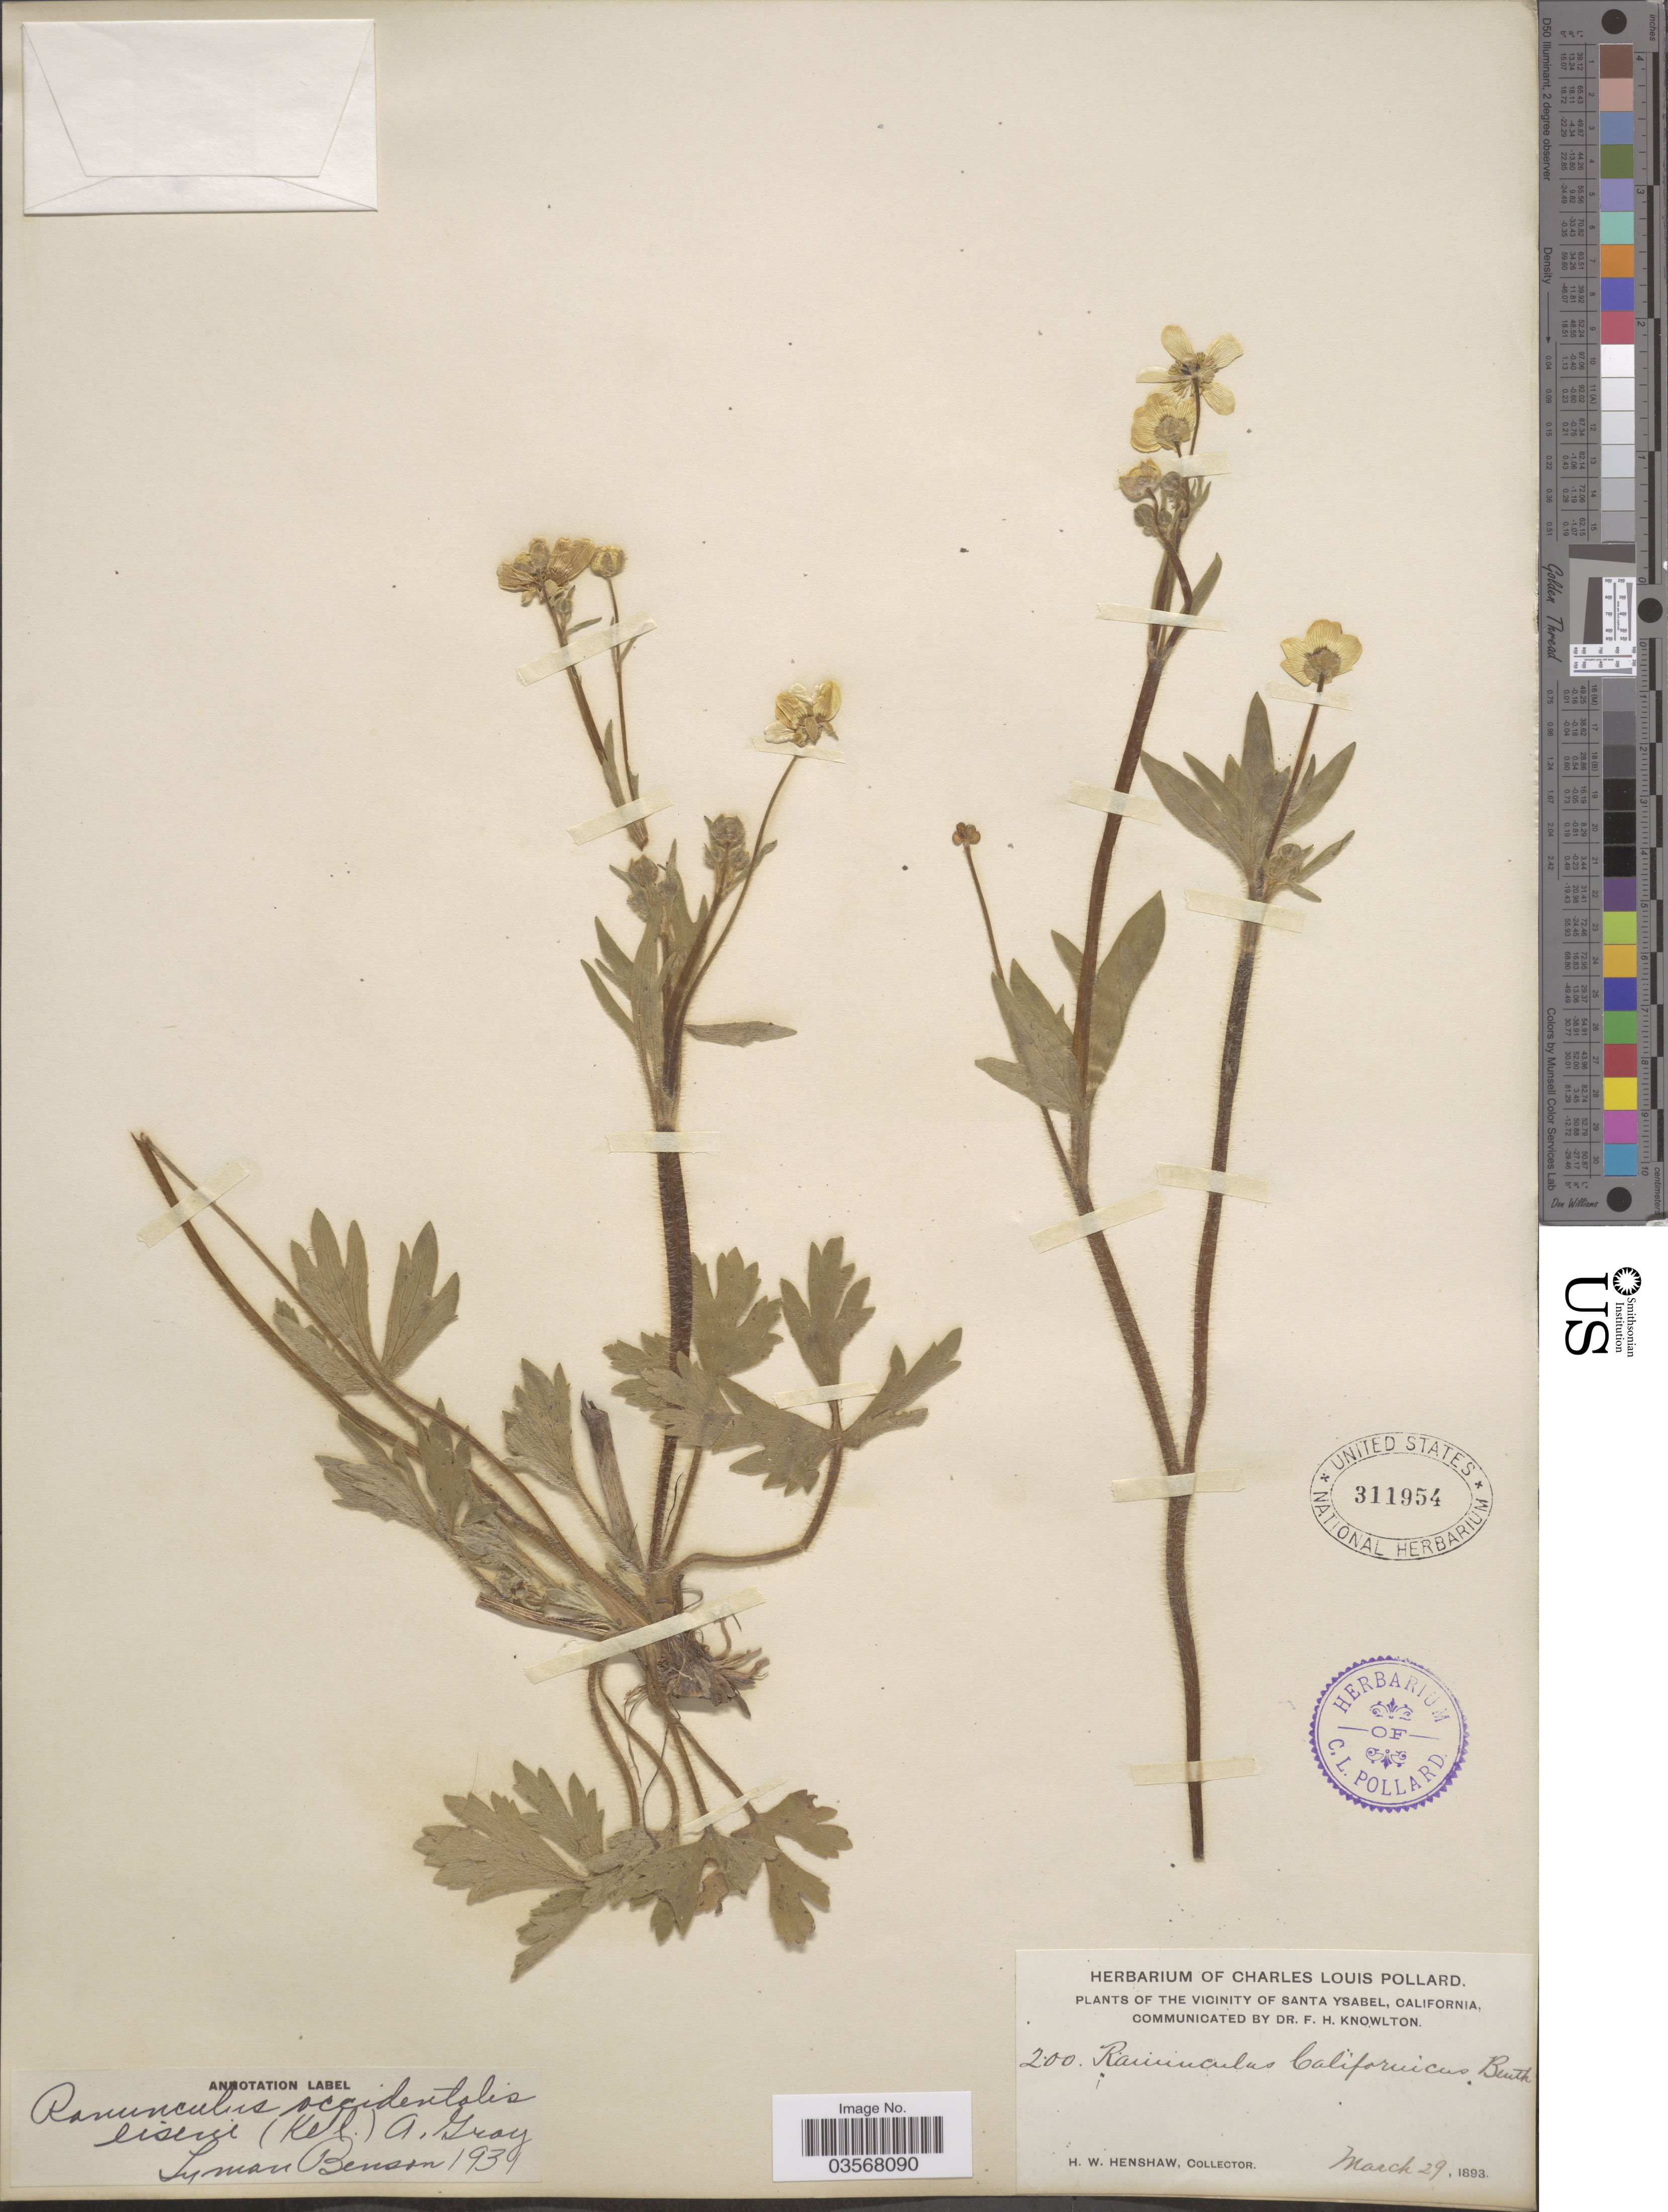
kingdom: Plantae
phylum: Tracheophyta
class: Magnoliopsida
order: Ranunculales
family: Ranunculaceae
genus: Ranunculus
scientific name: Ranunculus occidentalis var. eisenii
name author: Nutt.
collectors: H. Henshaw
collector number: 200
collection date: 1893-03-29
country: United States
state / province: California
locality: The vicinity of Santa Ysabel.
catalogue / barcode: US 311954